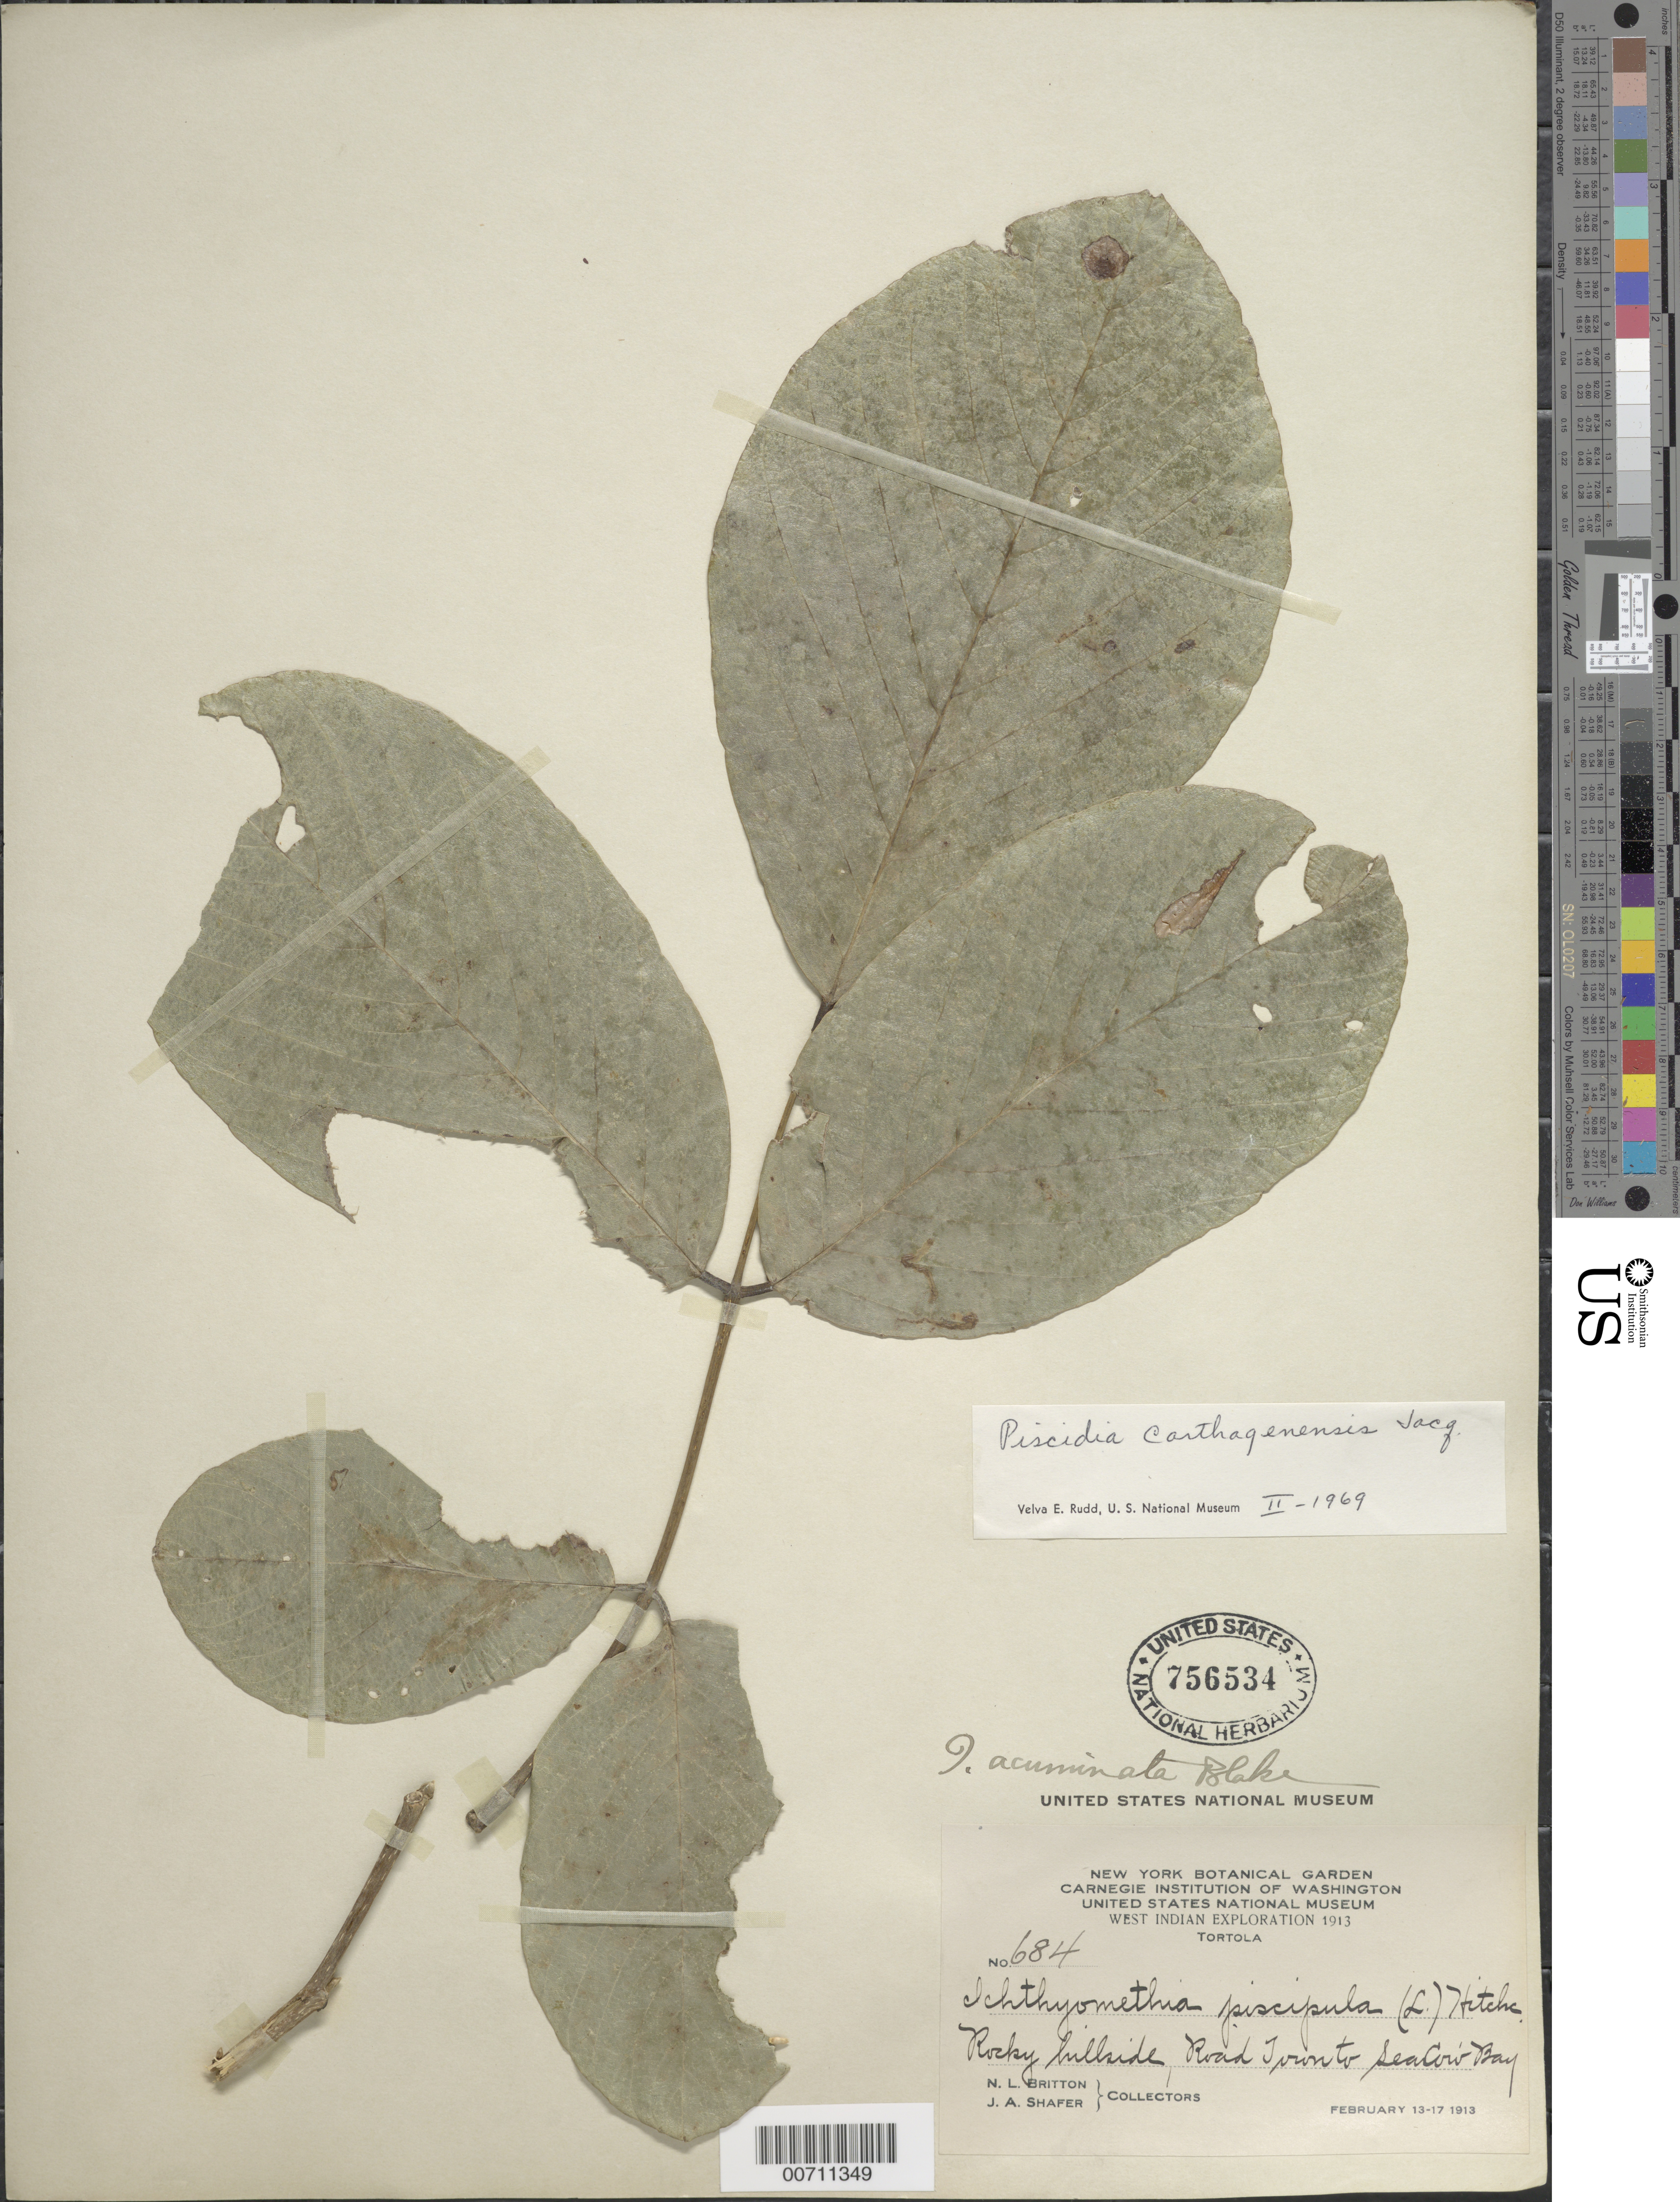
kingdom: Plantae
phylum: Tracheophyta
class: Magnoliopsida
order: Fabales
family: Fabaceae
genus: Piscidia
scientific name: Piscidia carthagenensis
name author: Jacq.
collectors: N. Britton & J. A. Shafer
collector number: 684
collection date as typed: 13 Feb 1913 to 17 Feb 1913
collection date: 1913-02-13/1913-02-17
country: British Virgin Islands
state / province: Tortola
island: Tortola Island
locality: Road Town to Sea Cow Bay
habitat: Rocky hillside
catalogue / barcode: US 756534